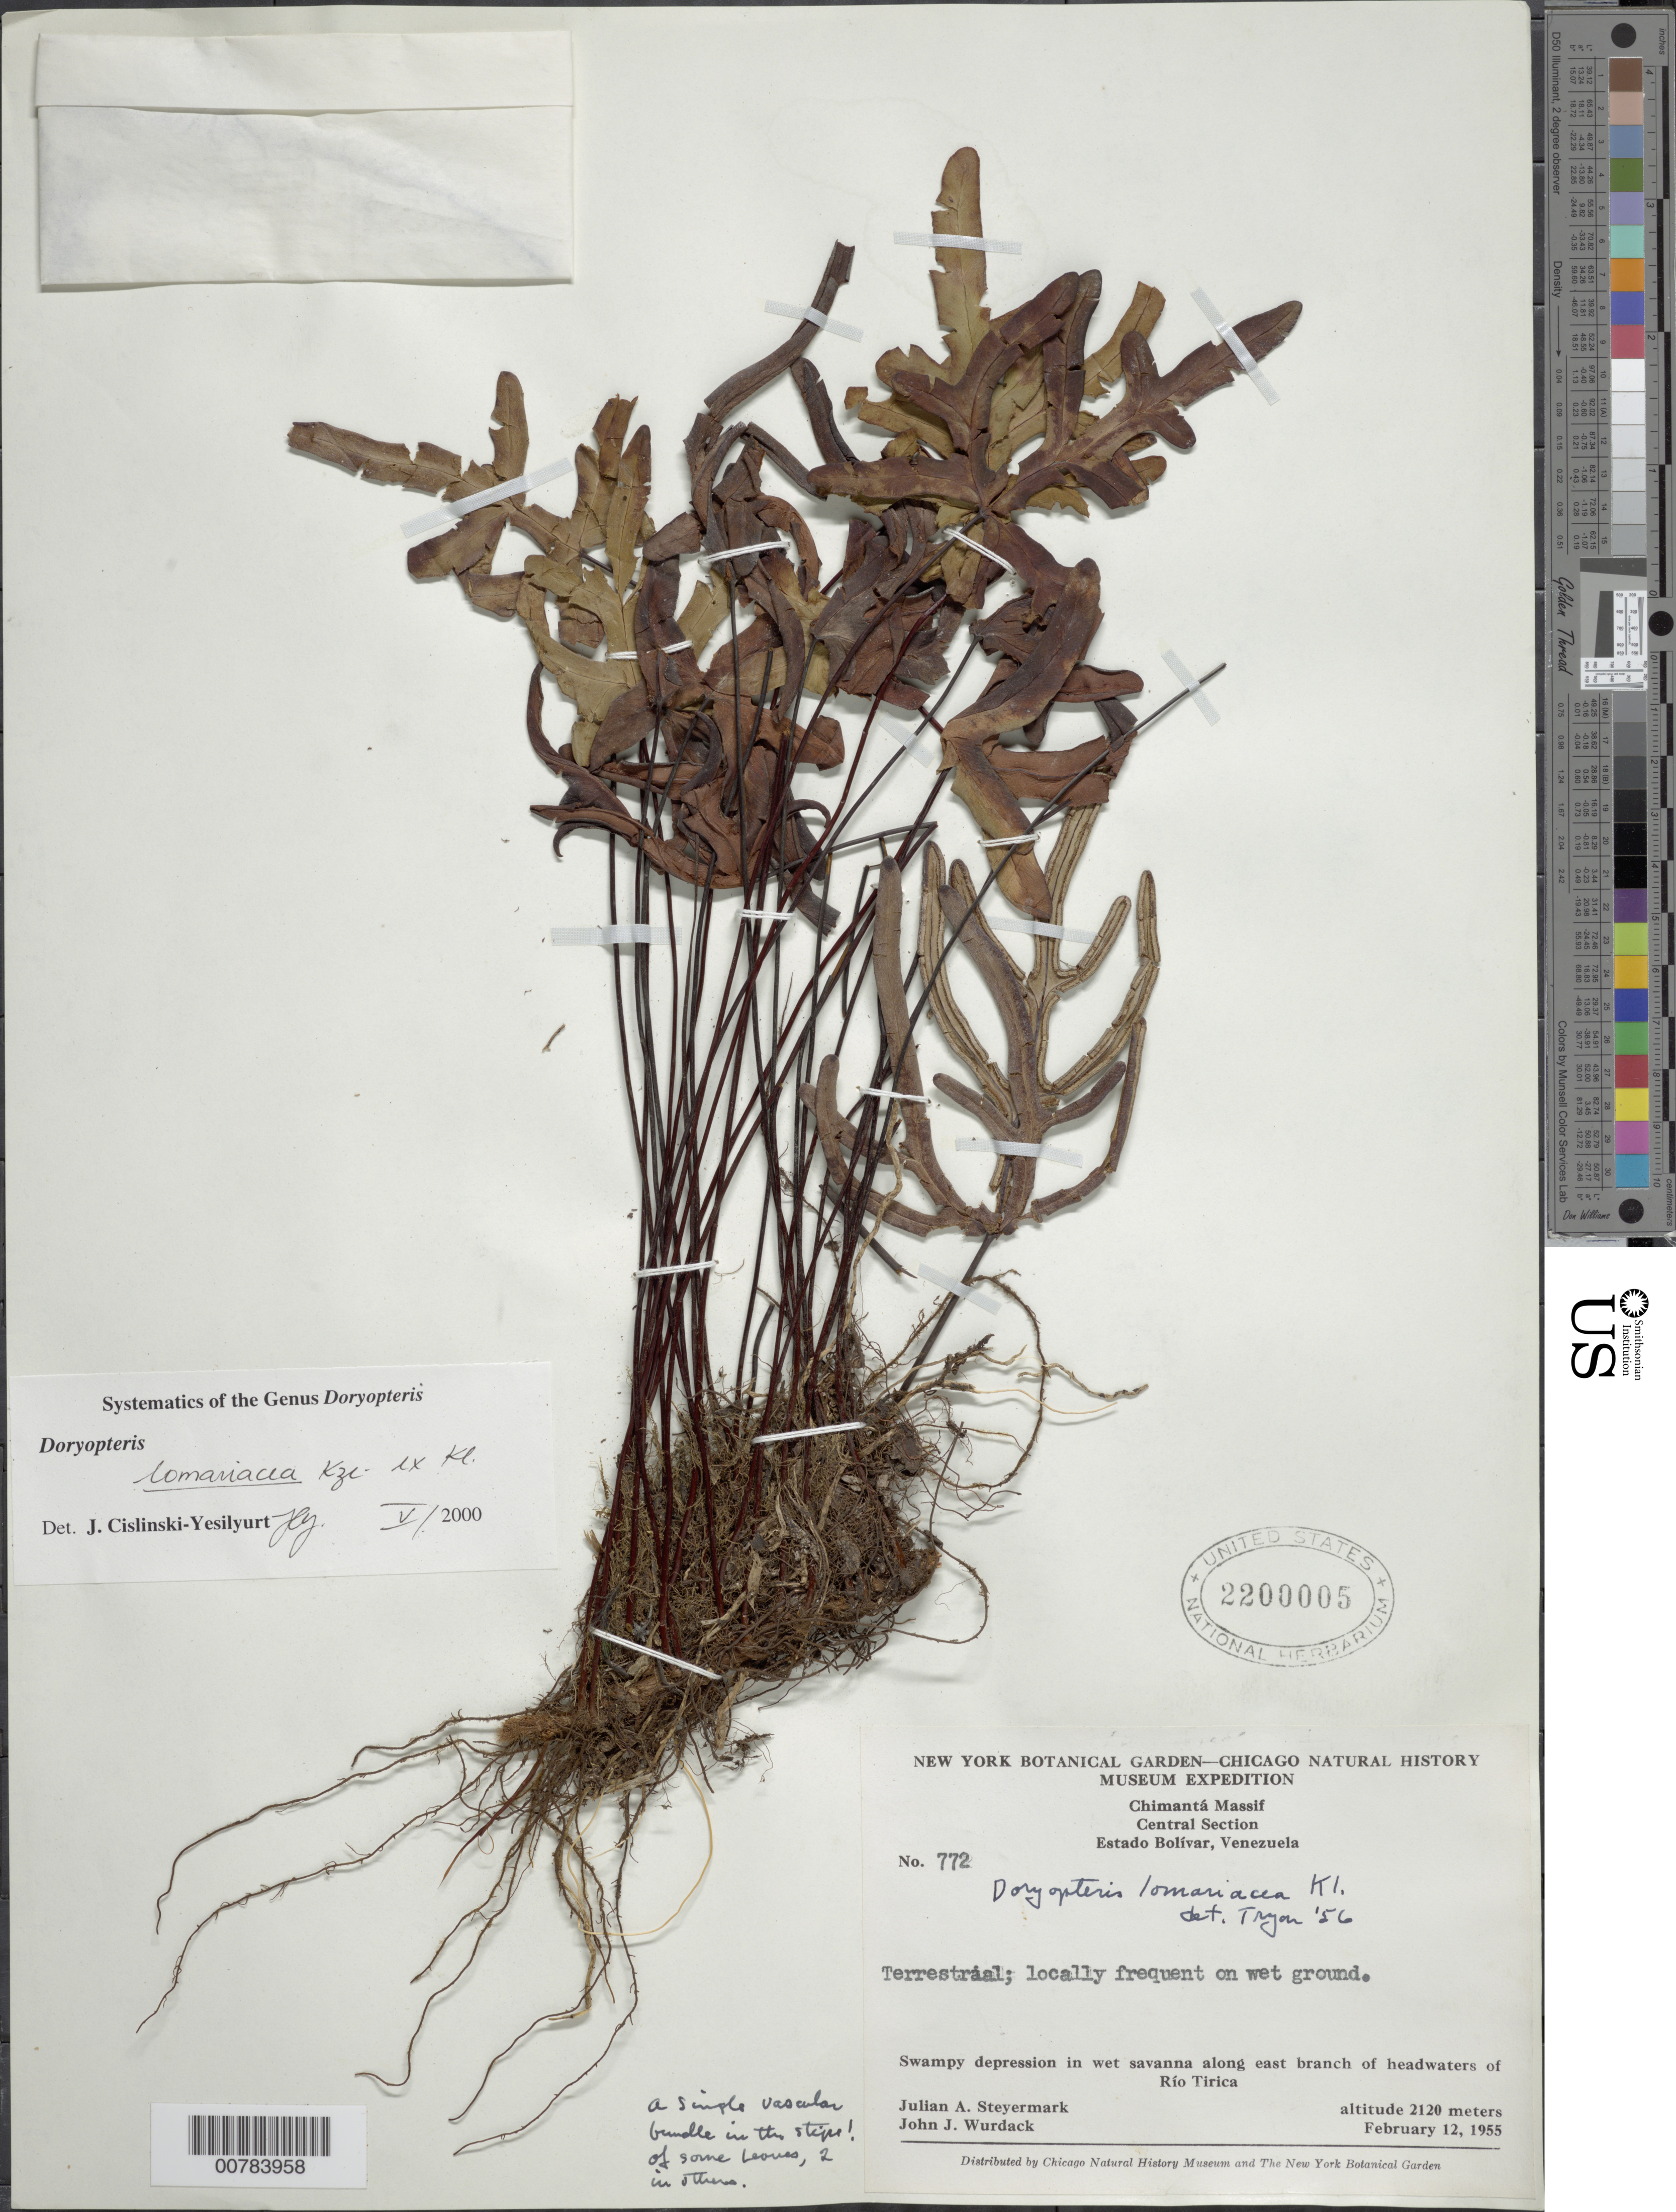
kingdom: Plantae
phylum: Tracheophyta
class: Polypodiopsida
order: Polypodiales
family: Pteridaceae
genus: Doryopteris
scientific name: Doryopteris lomariacea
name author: Kunze ex Klotzsch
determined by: Yesilyurt, J. C.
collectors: J. Steyermark & J. J. Wurdack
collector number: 55 772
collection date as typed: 12-Feb-55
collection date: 1955-02-12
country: Venezuela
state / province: Bolívar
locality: Chimantá Massif, central section, along east branch of headwaters of Río Tirica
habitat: Swampy depression in wet savanna along river; wet grounds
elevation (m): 2120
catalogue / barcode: US 2200005